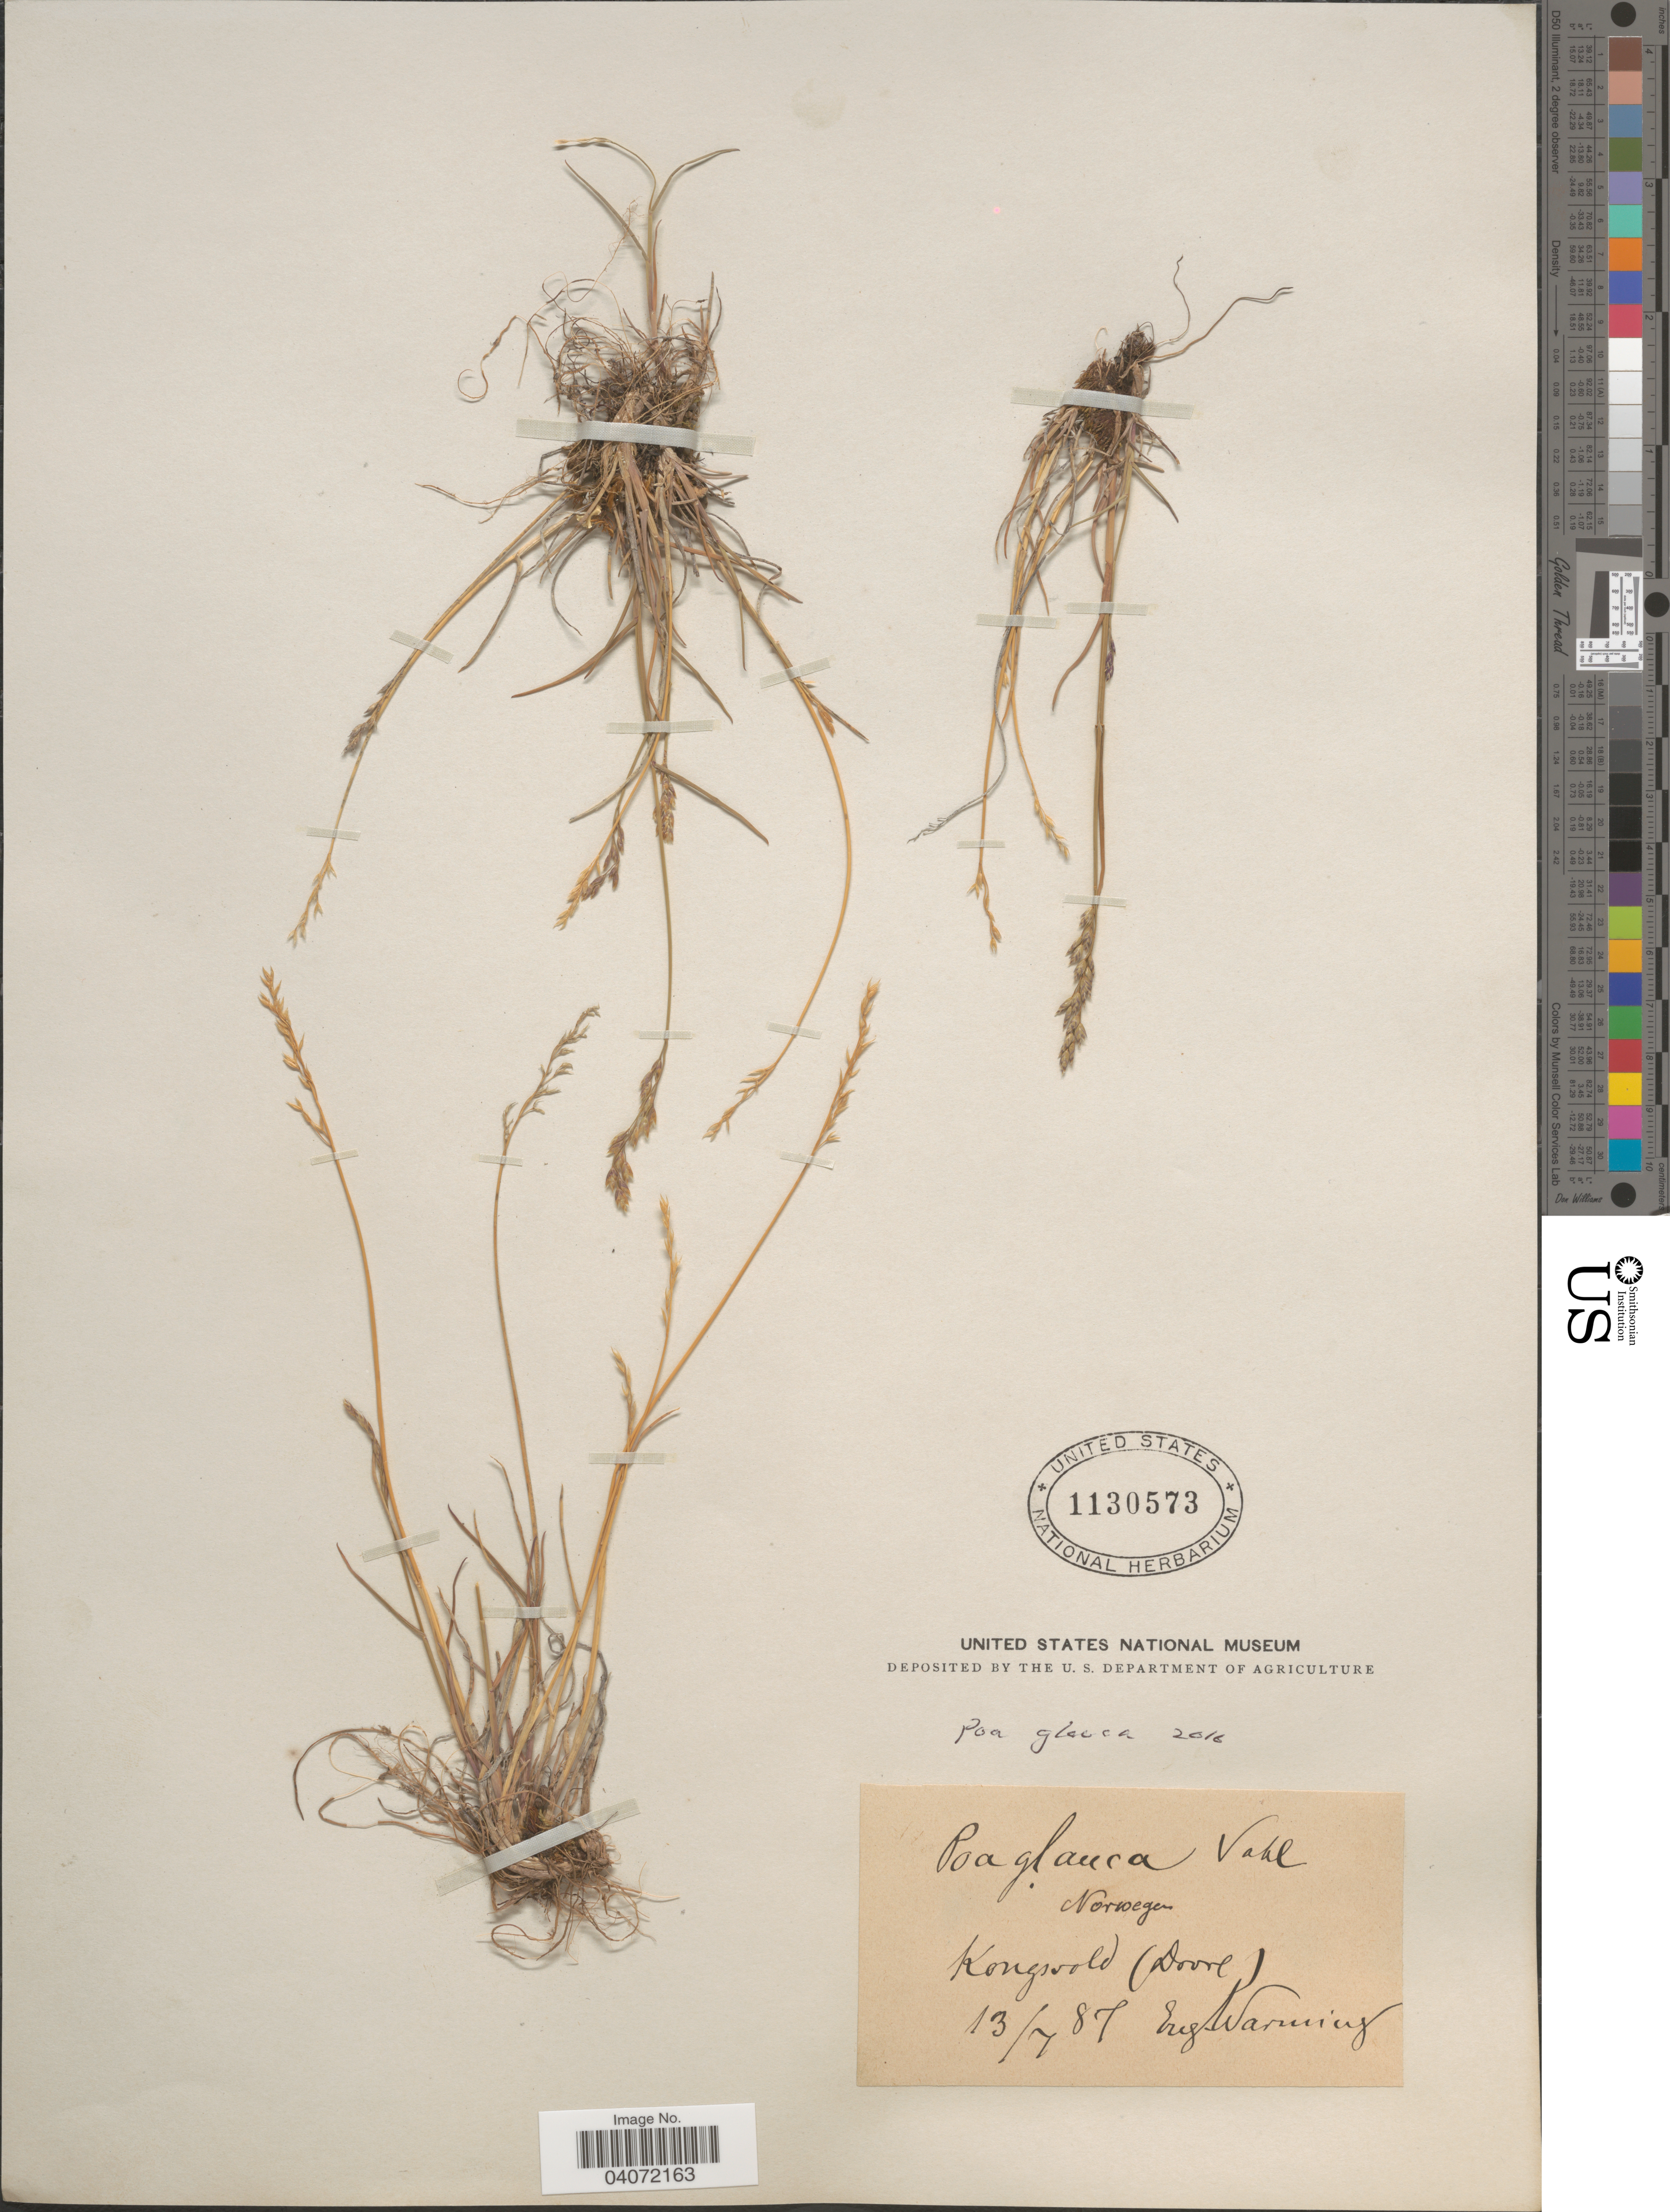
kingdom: Plantae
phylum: Tracheophyta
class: Liliopsida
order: Poales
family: Poaceae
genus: Poa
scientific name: Poa glauca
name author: Vahl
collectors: E. Warming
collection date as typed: Transcribed d/m/y: 13/7/87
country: Norway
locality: Norwegen. Kongsvold (Dovre).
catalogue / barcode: US 1130573